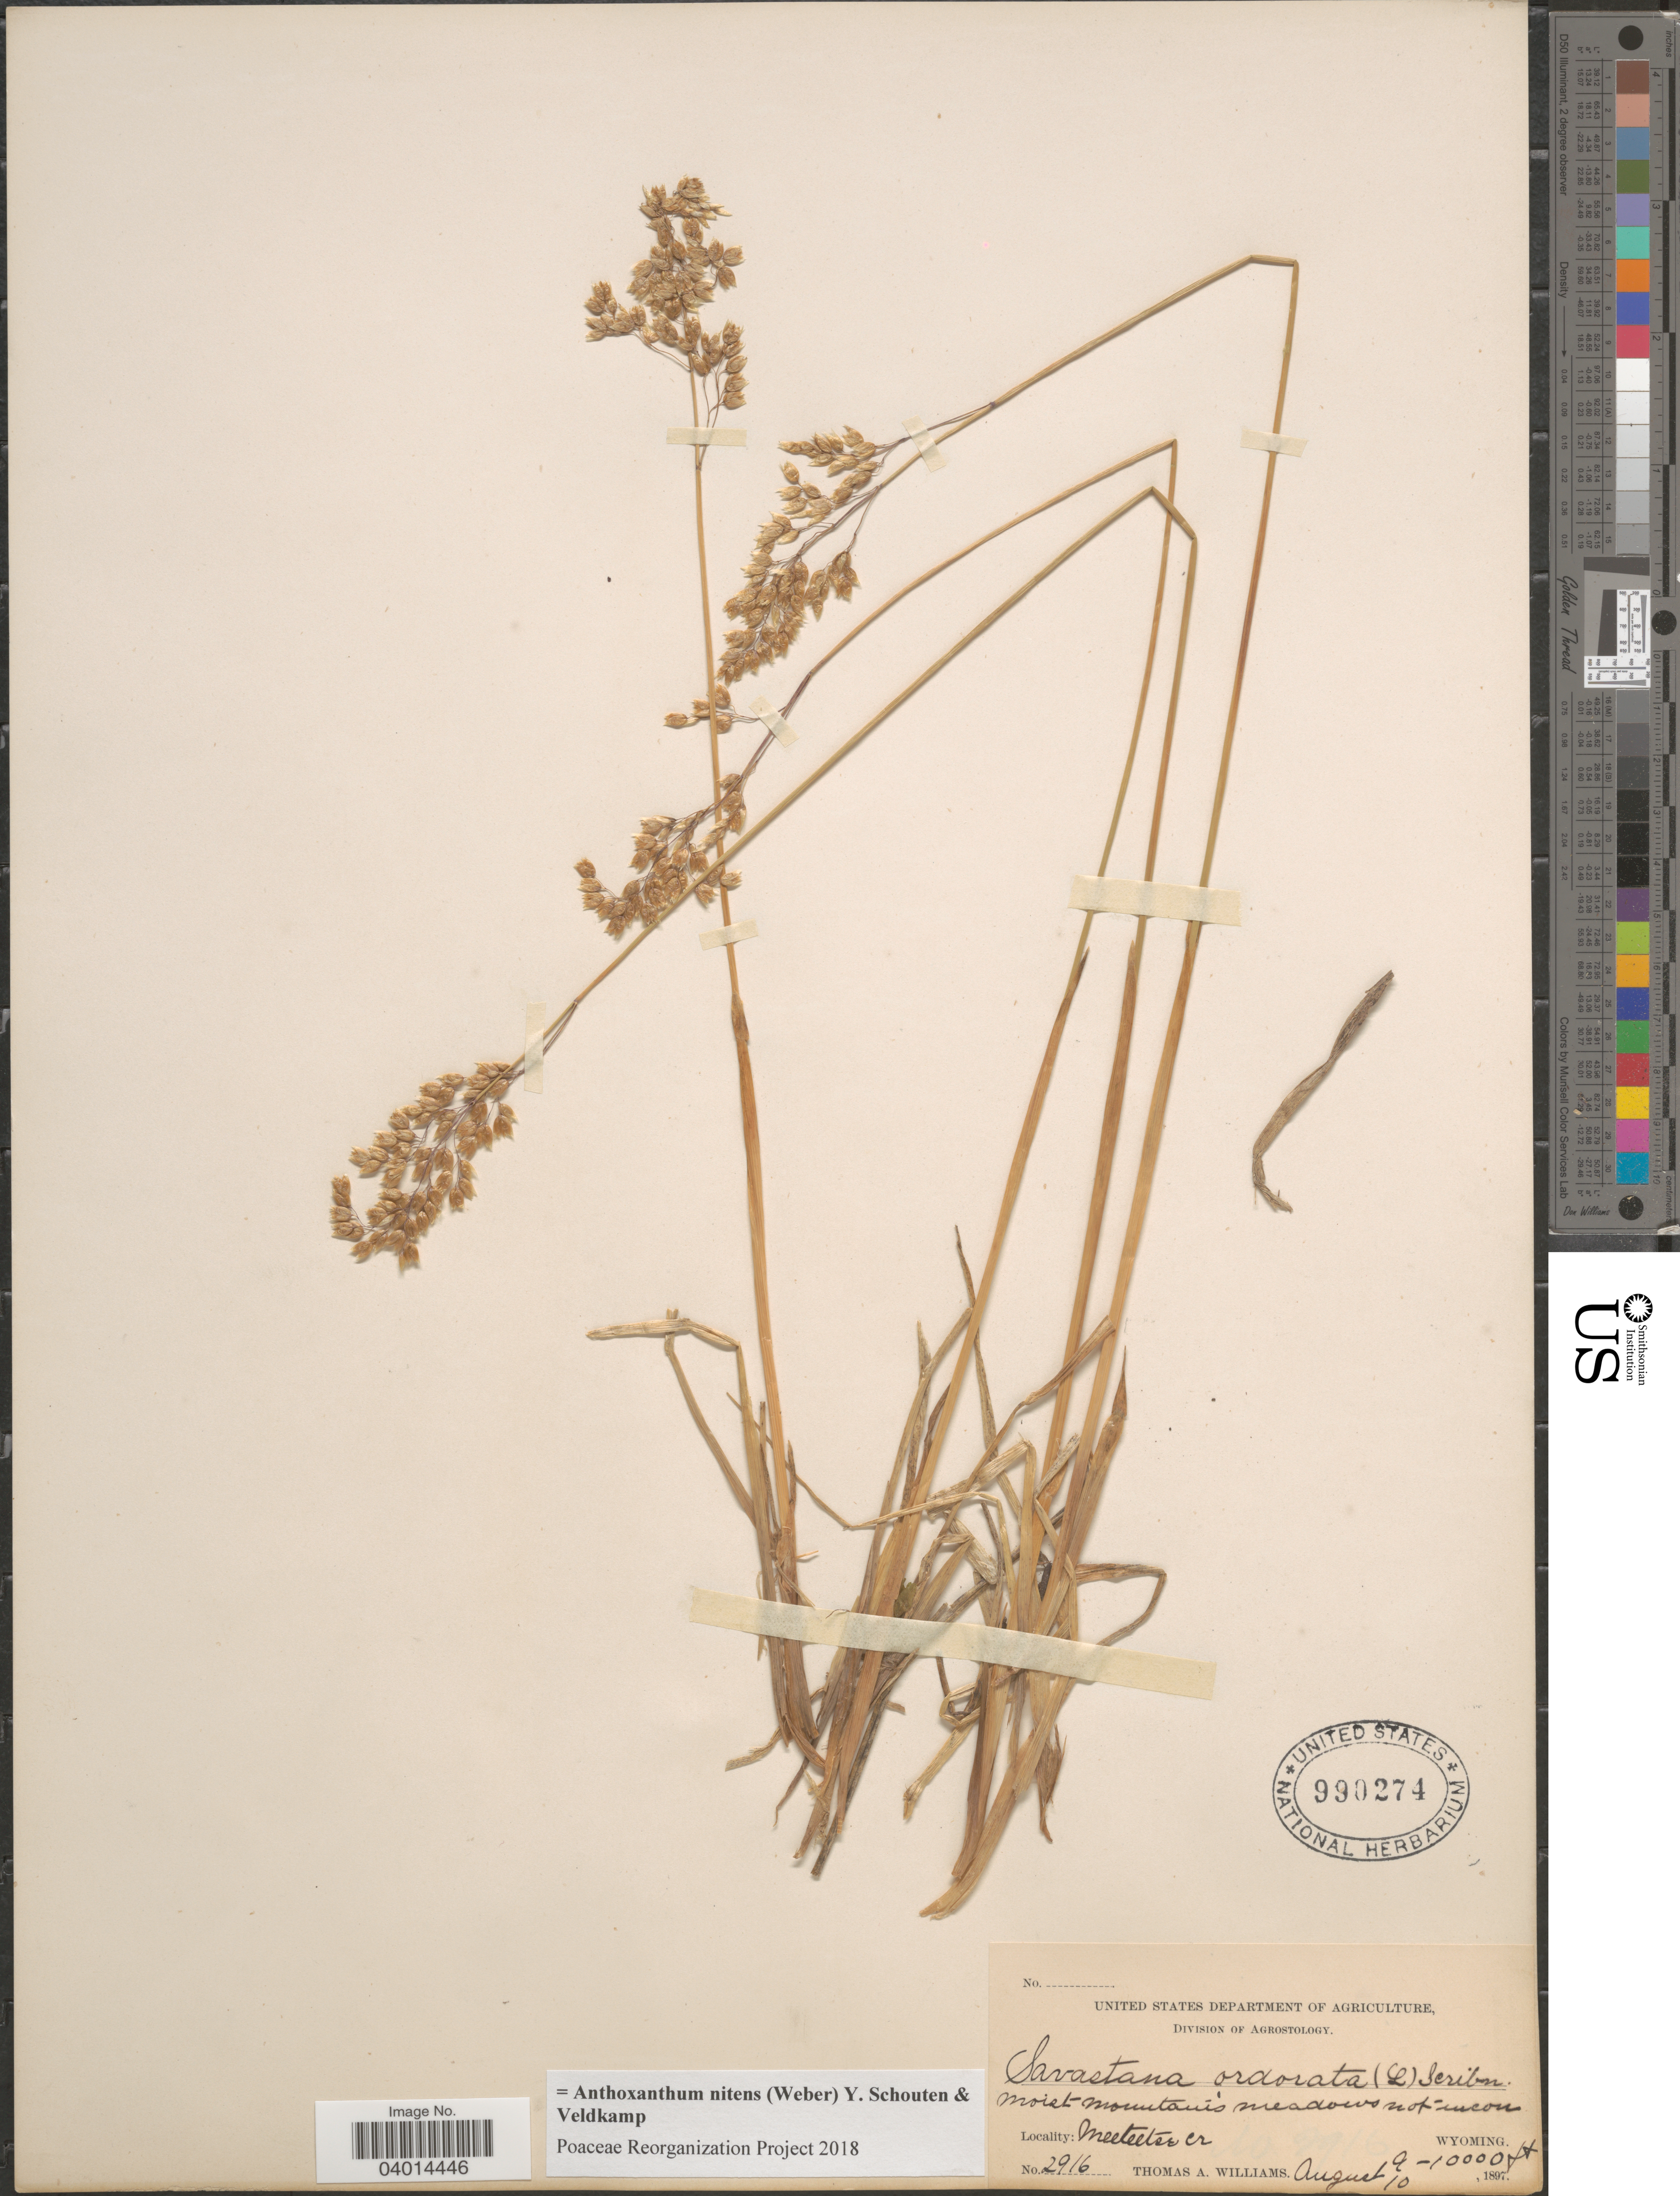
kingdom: Plantae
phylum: Tracheophyta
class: Liliopsida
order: Poales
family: Poaceae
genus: Anthoxanthum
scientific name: Anthoxanthum nitens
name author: (G.H. Weber) R.T.A. Schouten & Veldkamp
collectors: T. A. Williams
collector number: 2916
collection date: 1897-08-10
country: United States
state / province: Wyoming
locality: Meeteetse Cr.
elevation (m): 2743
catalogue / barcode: US 990274